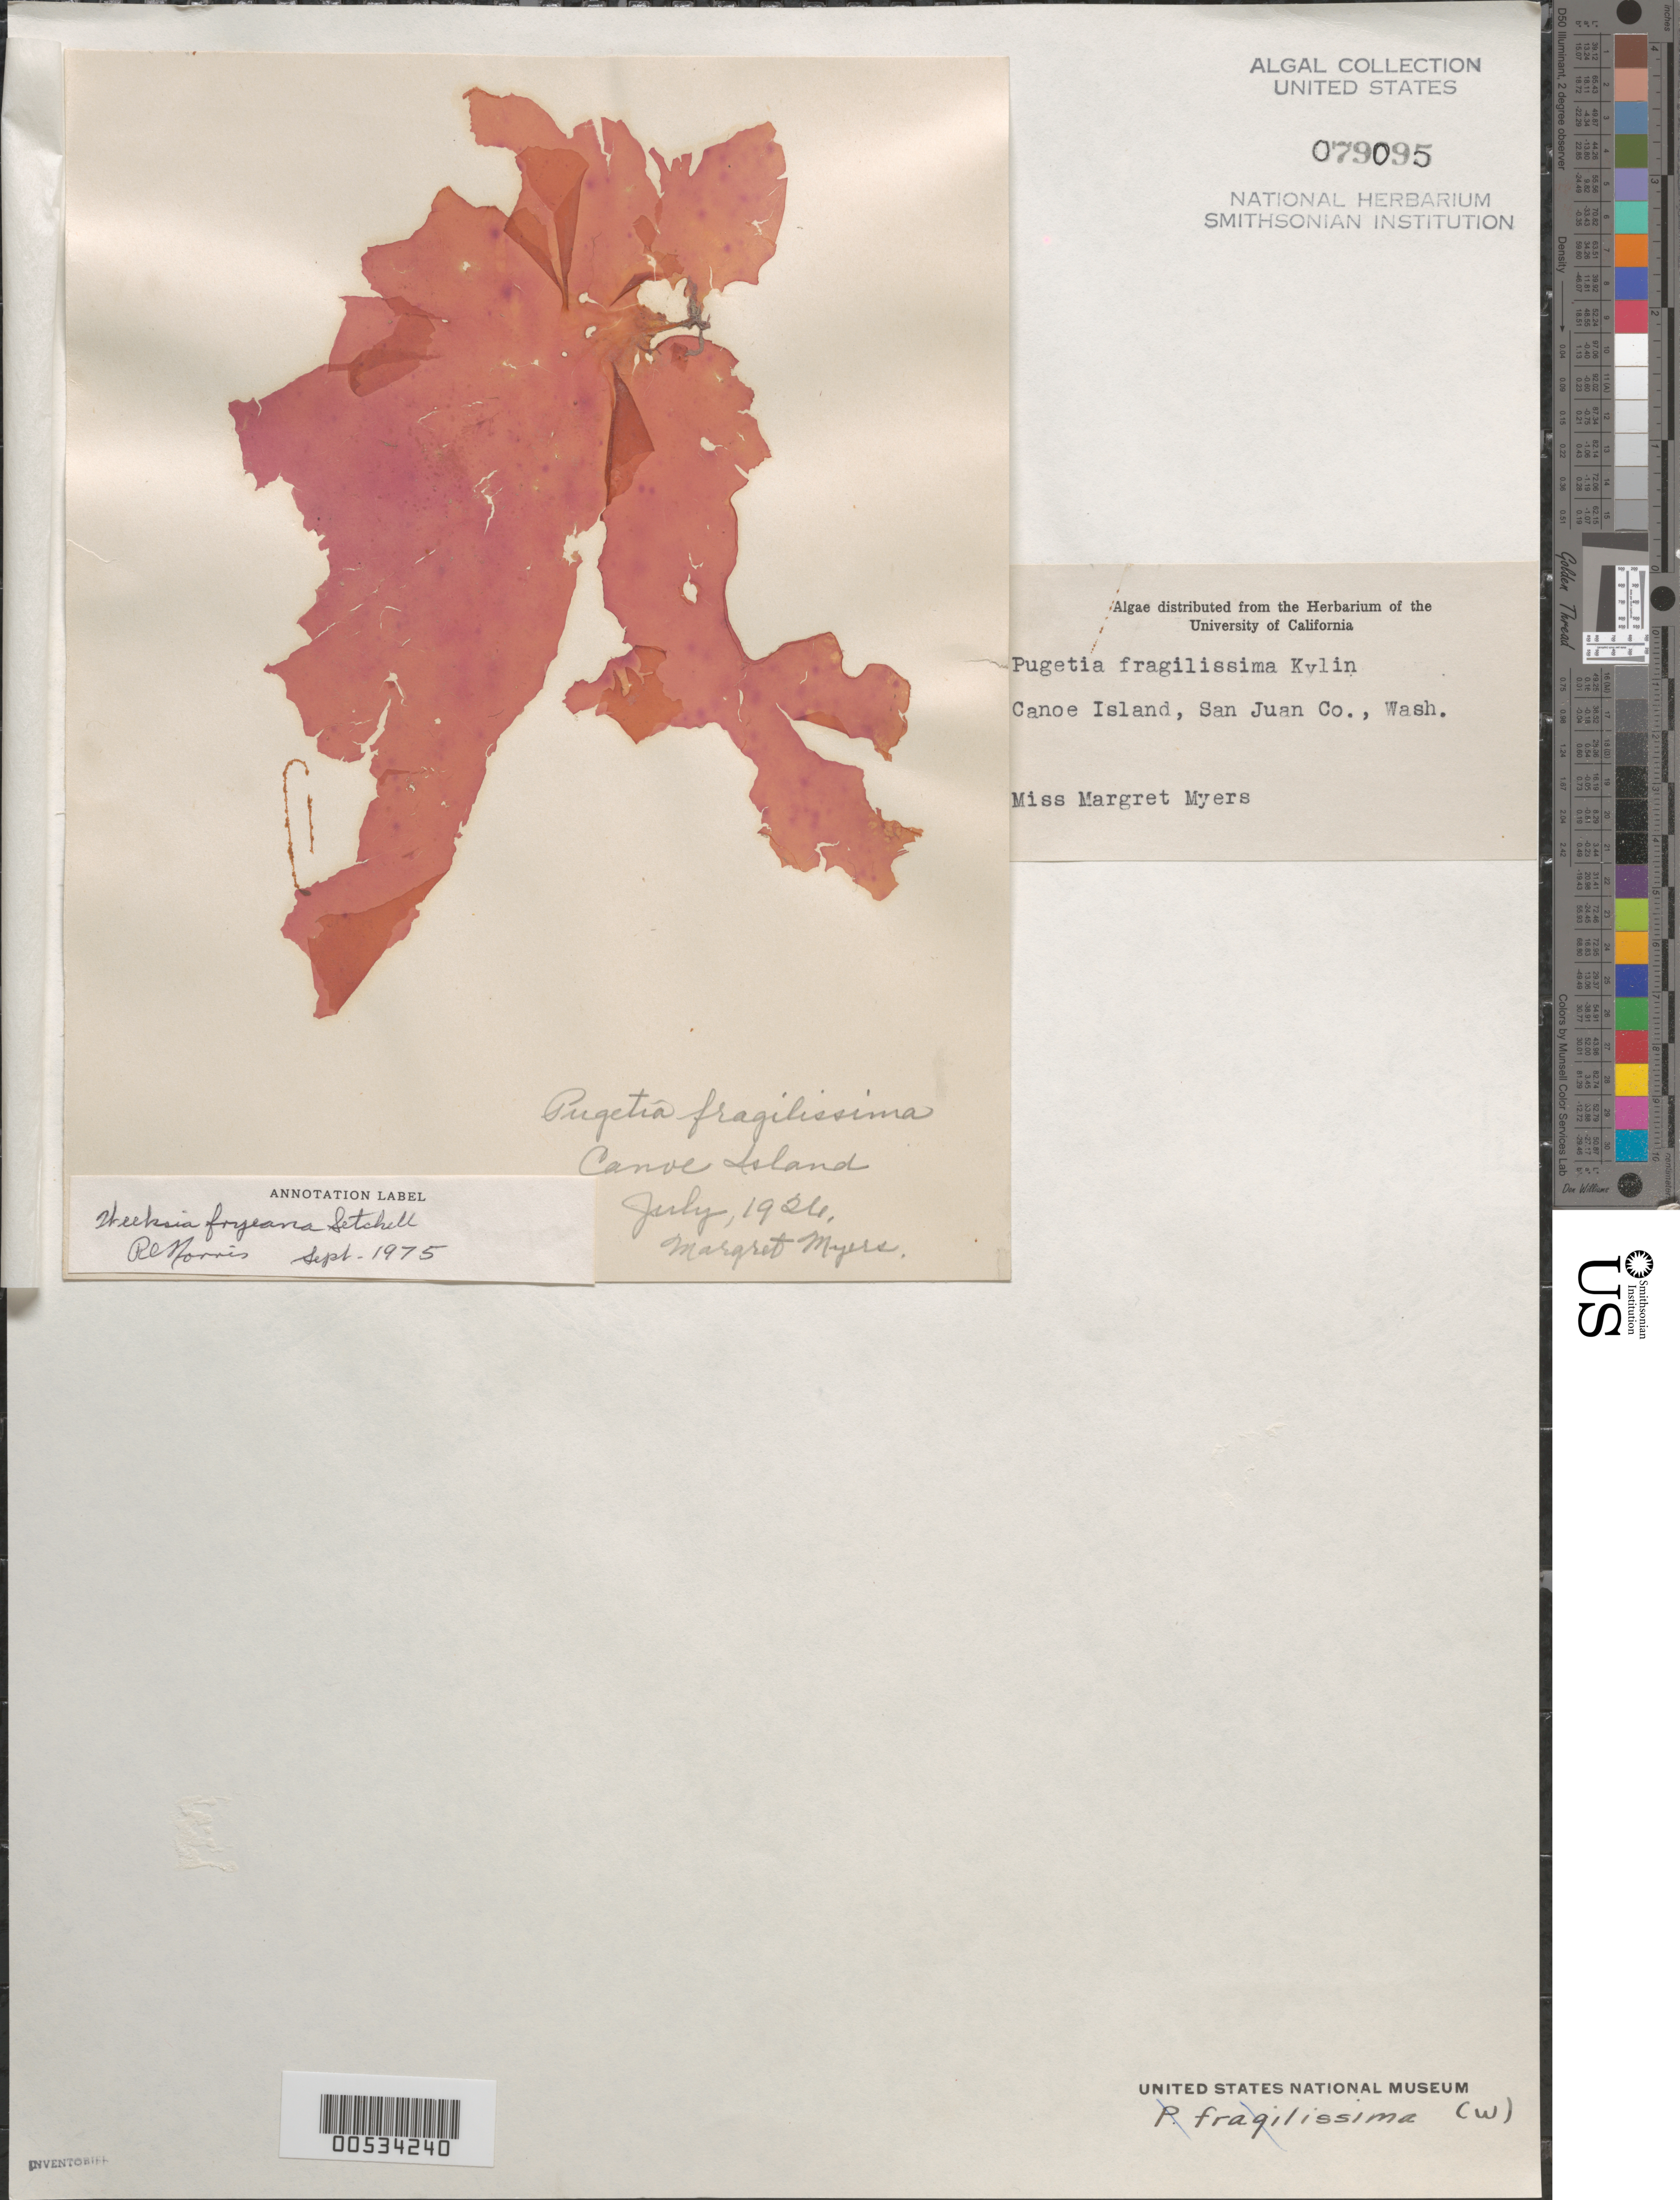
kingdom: Plantae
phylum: Rhodophyta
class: Florideophyceae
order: Gigartinales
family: Dumontiaceae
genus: Weeksia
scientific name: Weeksia coccinea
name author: (Harv.) S.C. Lindstrom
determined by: Algae name updating Project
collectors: M. Myers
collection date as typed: Jul 1926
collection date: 1926-07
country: United States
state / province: Washington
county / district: San Juan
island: Canoe Island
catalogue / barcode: US 79095